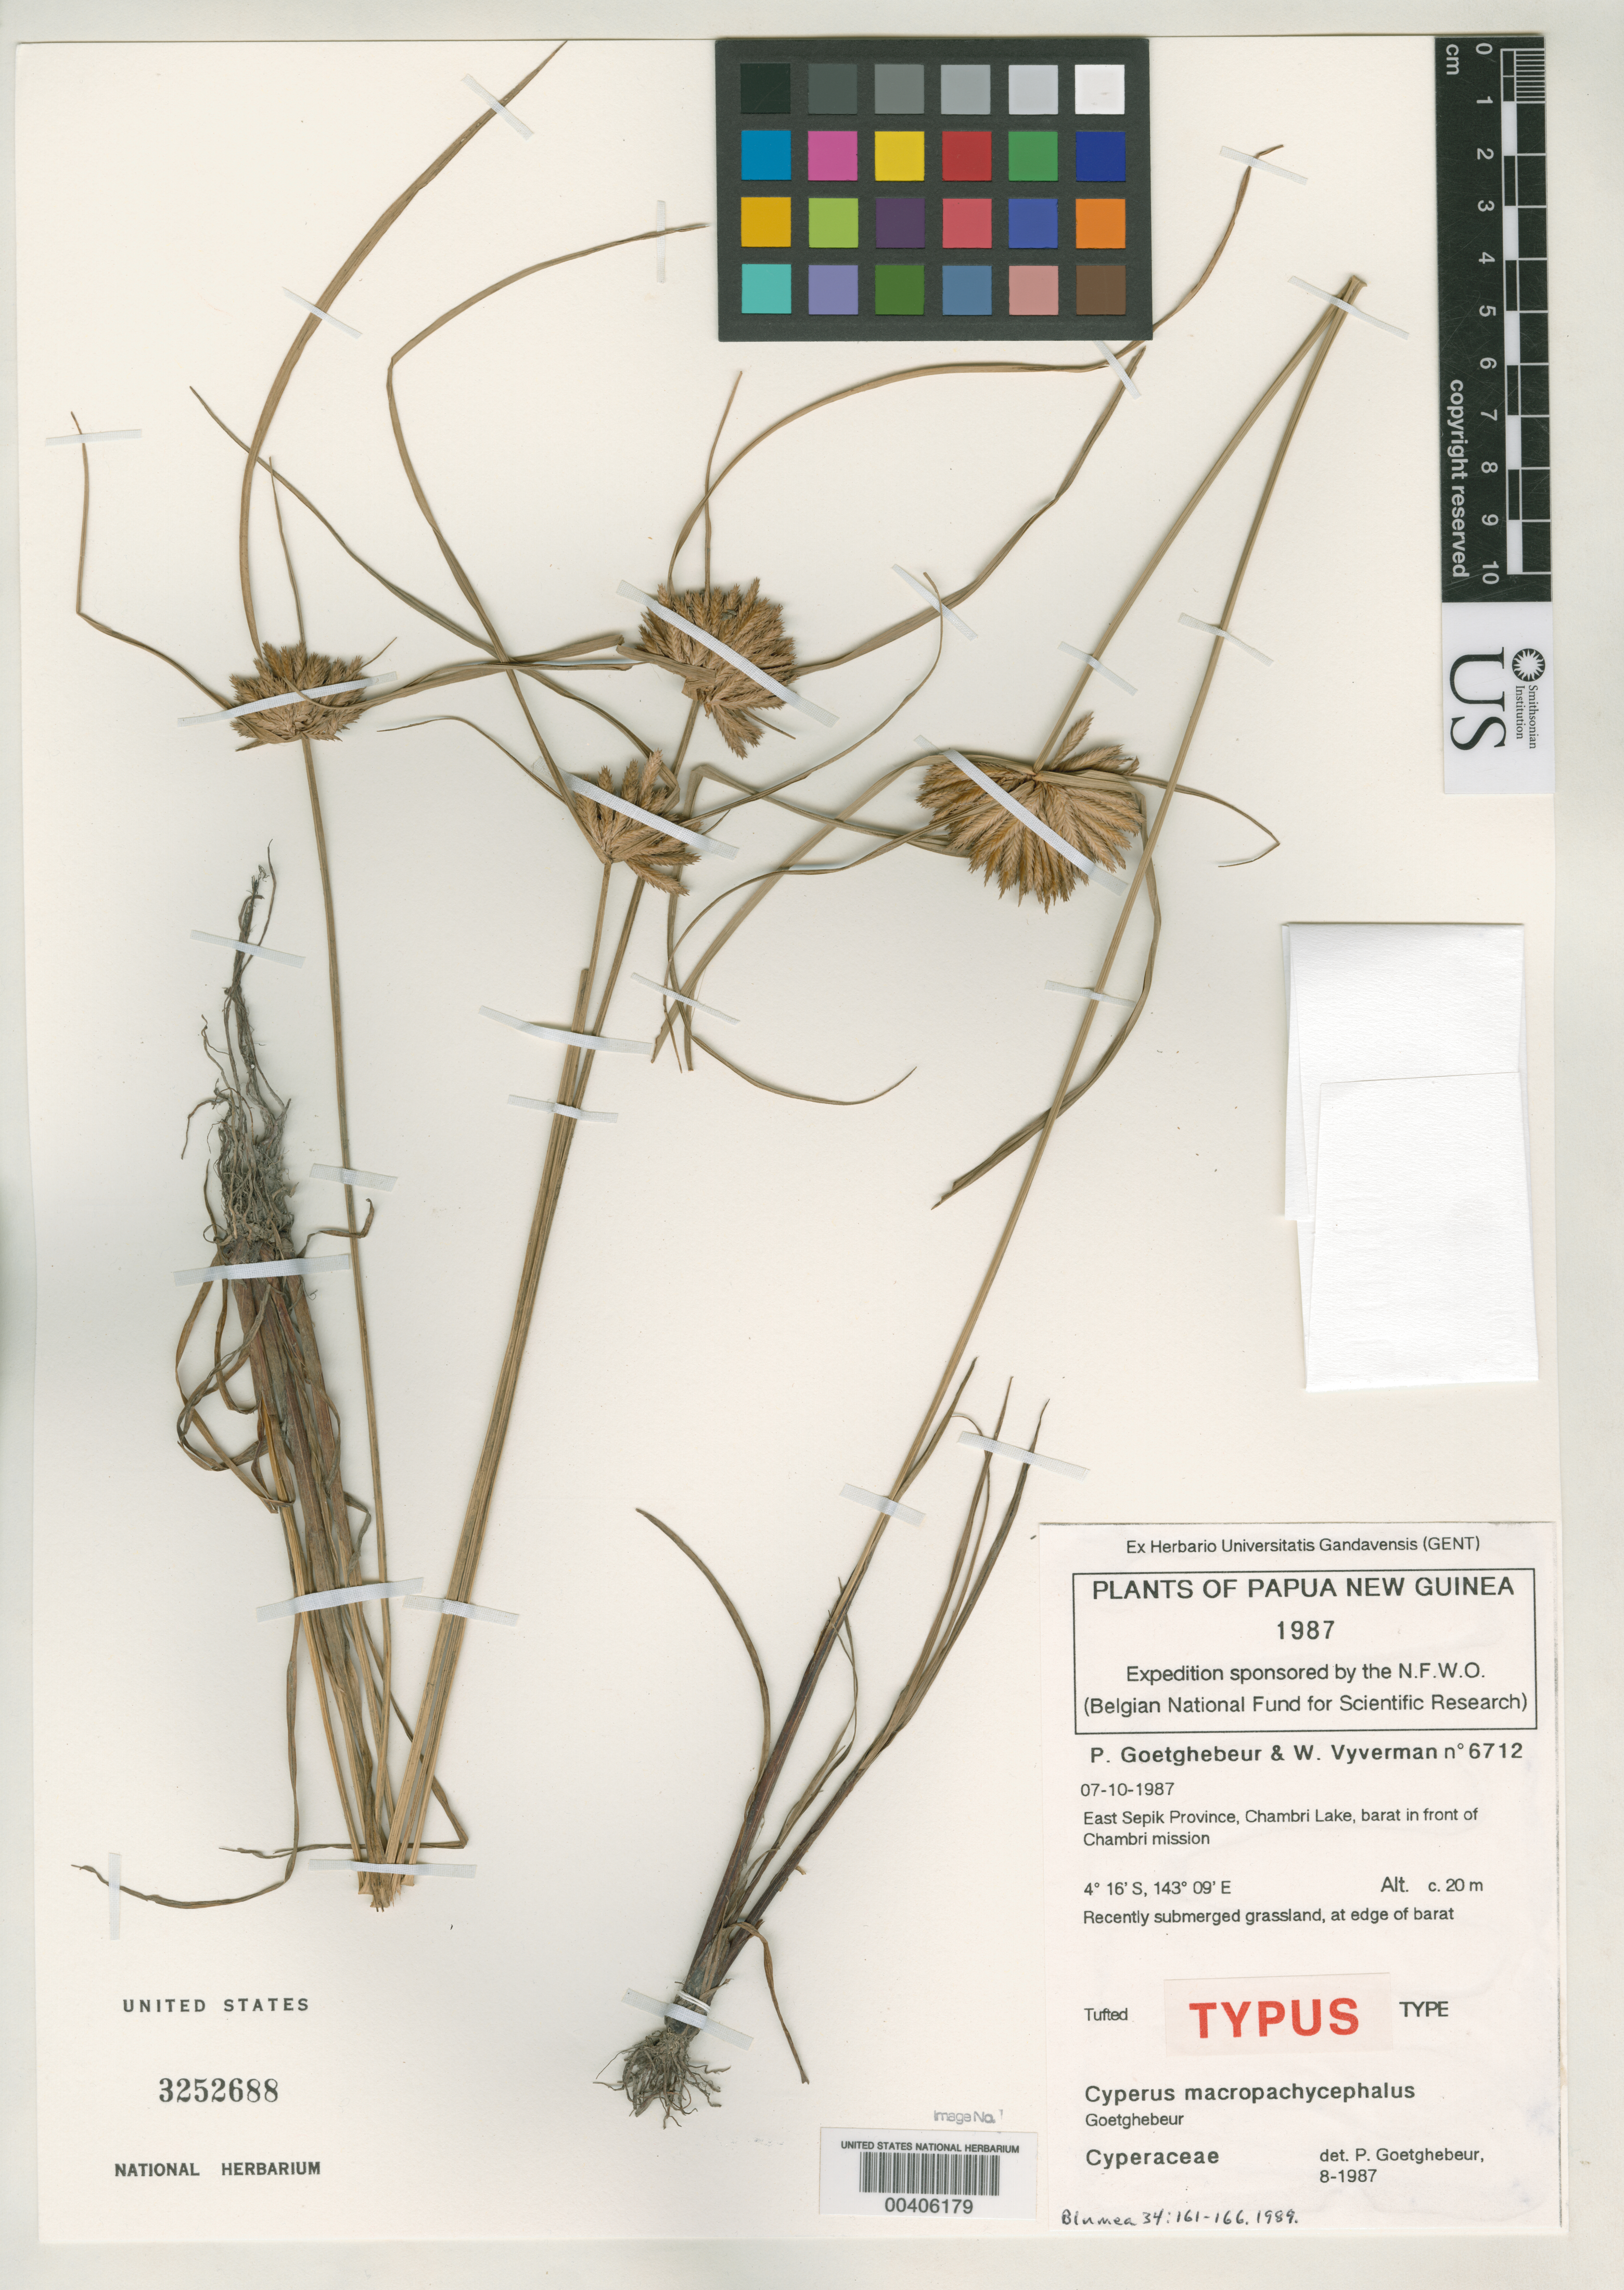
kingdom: Plantae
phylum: Tracheophyta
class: Liliopsida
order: Poales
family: Cyperaceae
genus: Cyperus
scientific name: Cyperus macropachycephalus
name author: Goetgh.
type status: Isotype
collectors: P. Goetghebeur & W. Vyverman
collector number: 6712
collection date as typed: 07 Oct 1987 or 10 Jul 1987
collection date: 1987-07-10 or 1987-10-07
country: Papua New Guinea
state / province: Sepik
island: New Guinea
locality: Chambri Lake, Barat in front of Chambri Mission, east Sepik Province.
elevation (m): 20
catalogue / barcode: US 3252688